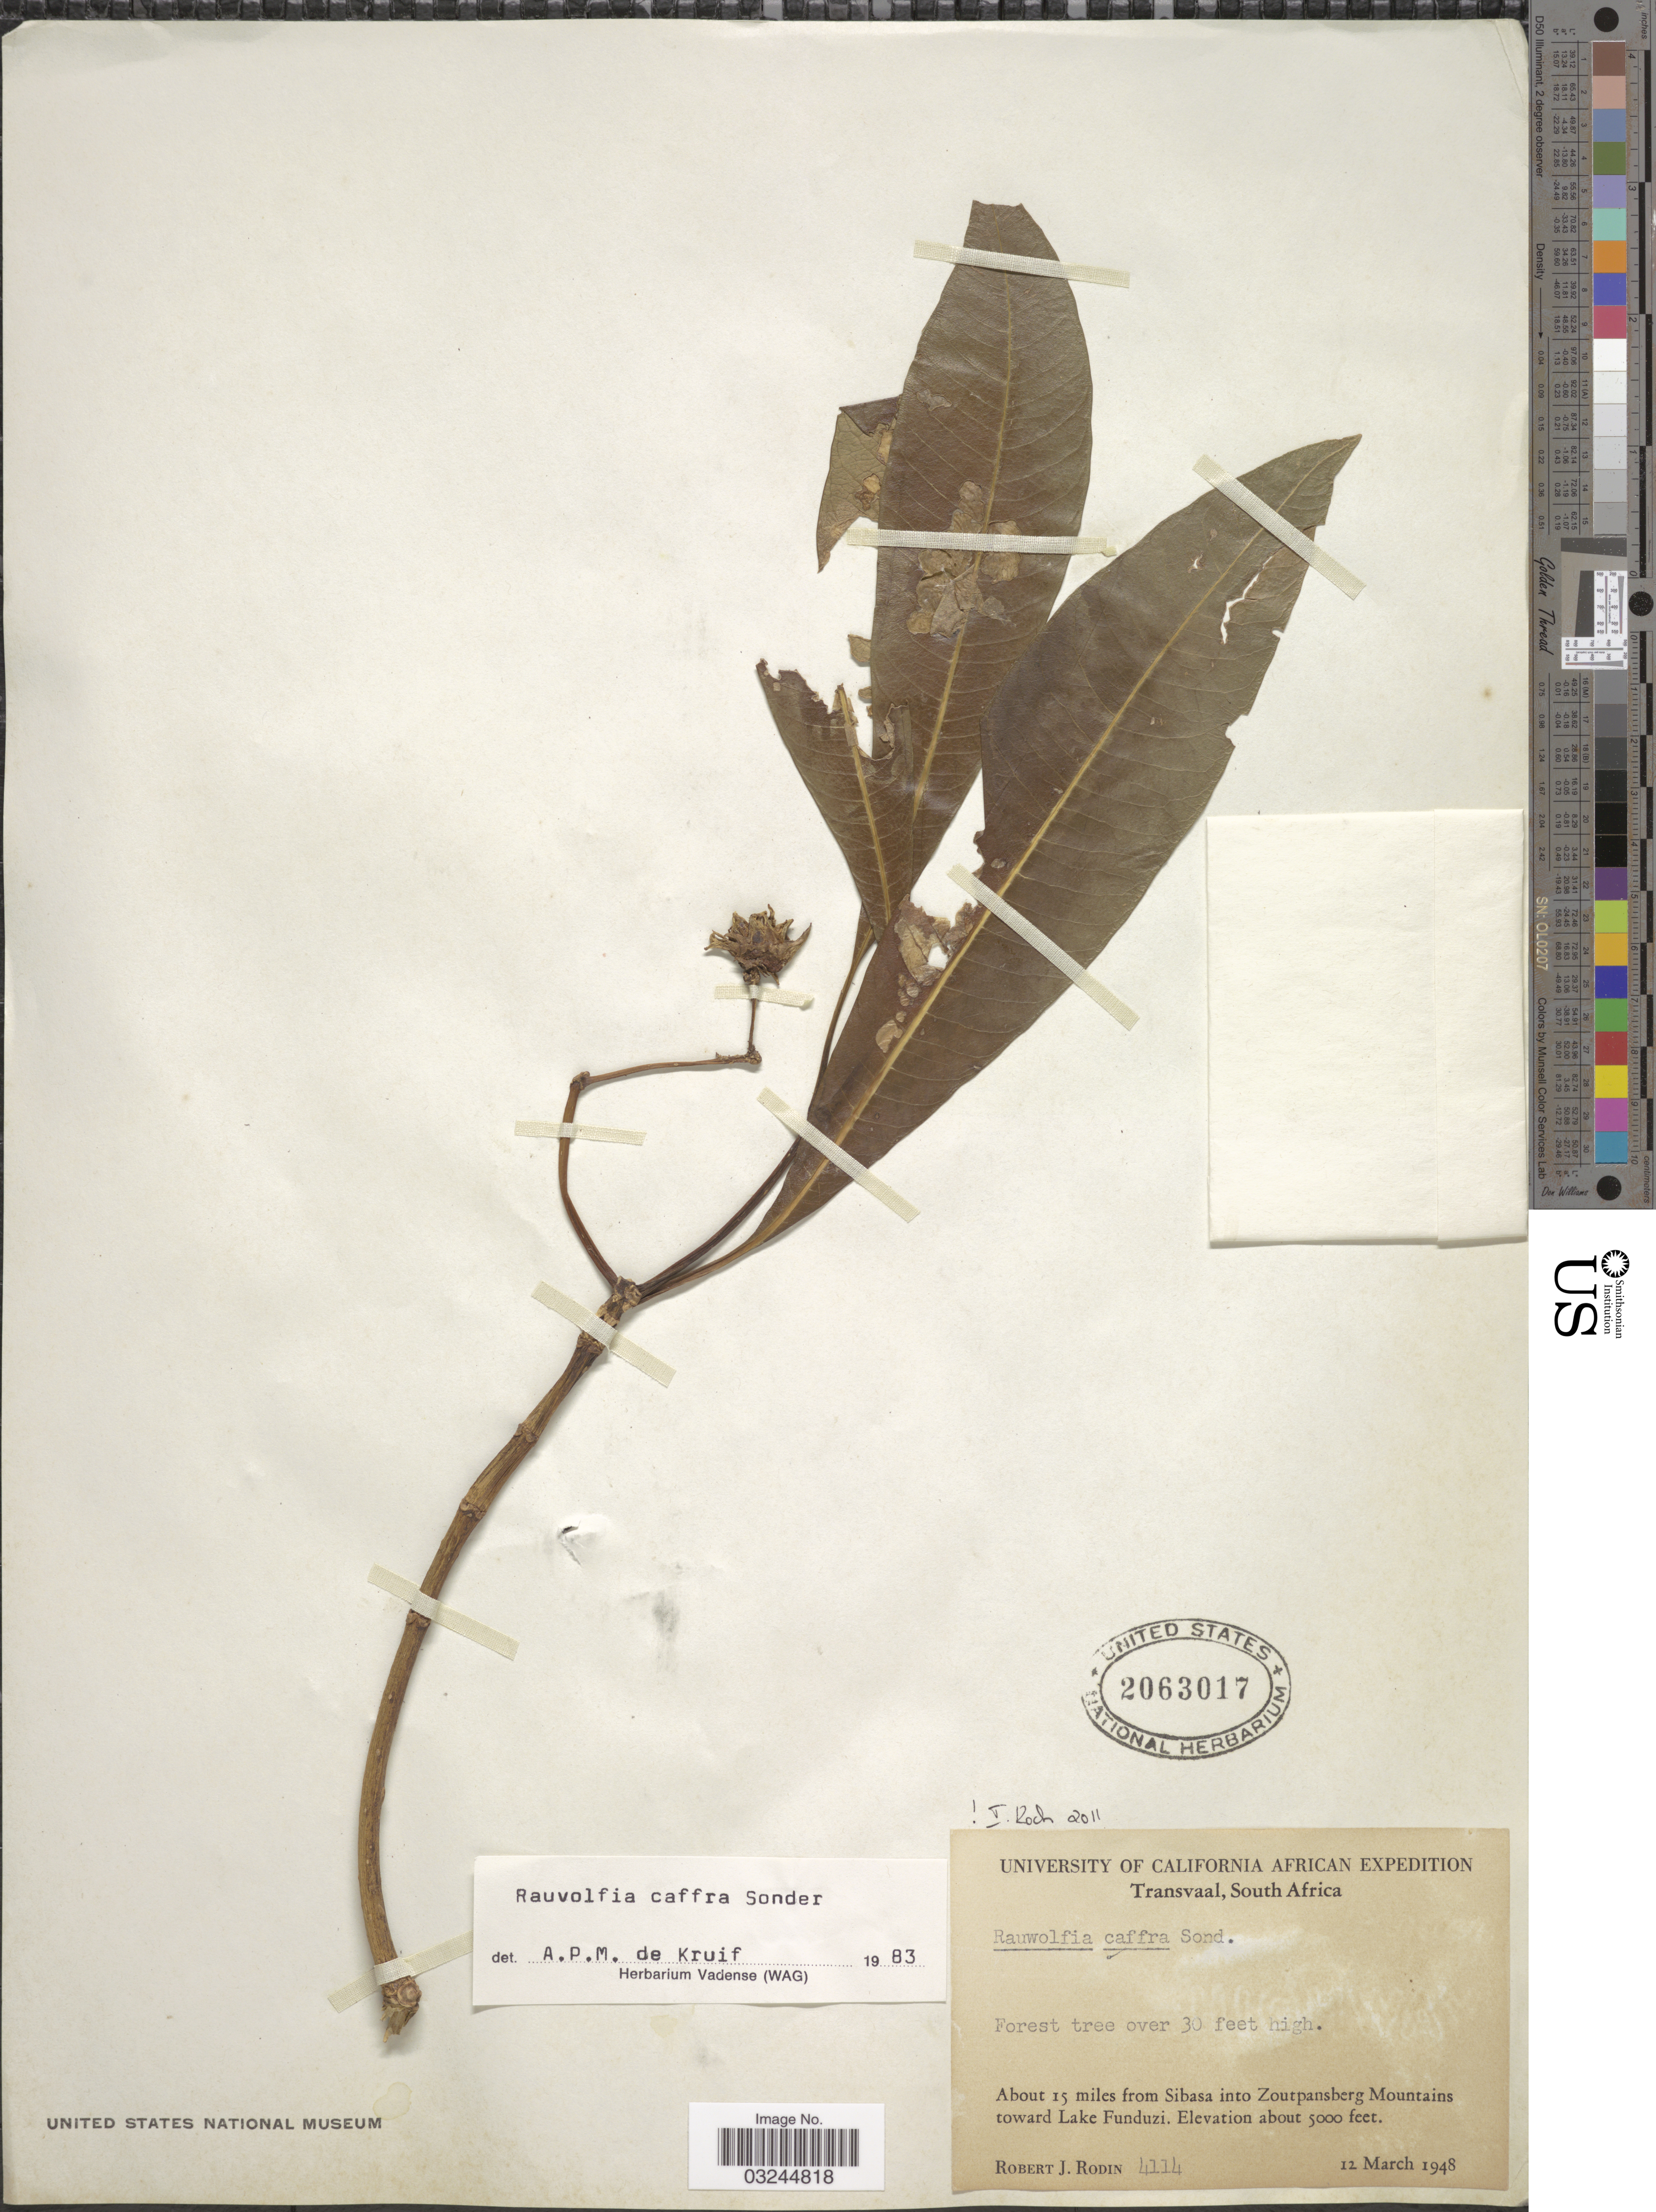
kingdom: Plantae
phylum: Tracheophyta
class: Magnoliopsida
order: Gentianales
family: Apocynaceae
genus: Rauvolfia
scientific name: Rauvolfia caffra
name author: Sond.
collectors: R. J. Rodin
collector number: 4114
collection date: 1948-03-12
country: South Africa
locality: Transvaal. About 15 miles from Sibasa into Zoutpansberg Mountains toward Lake Funduzi.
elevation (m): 1524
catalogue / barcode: US 2063017